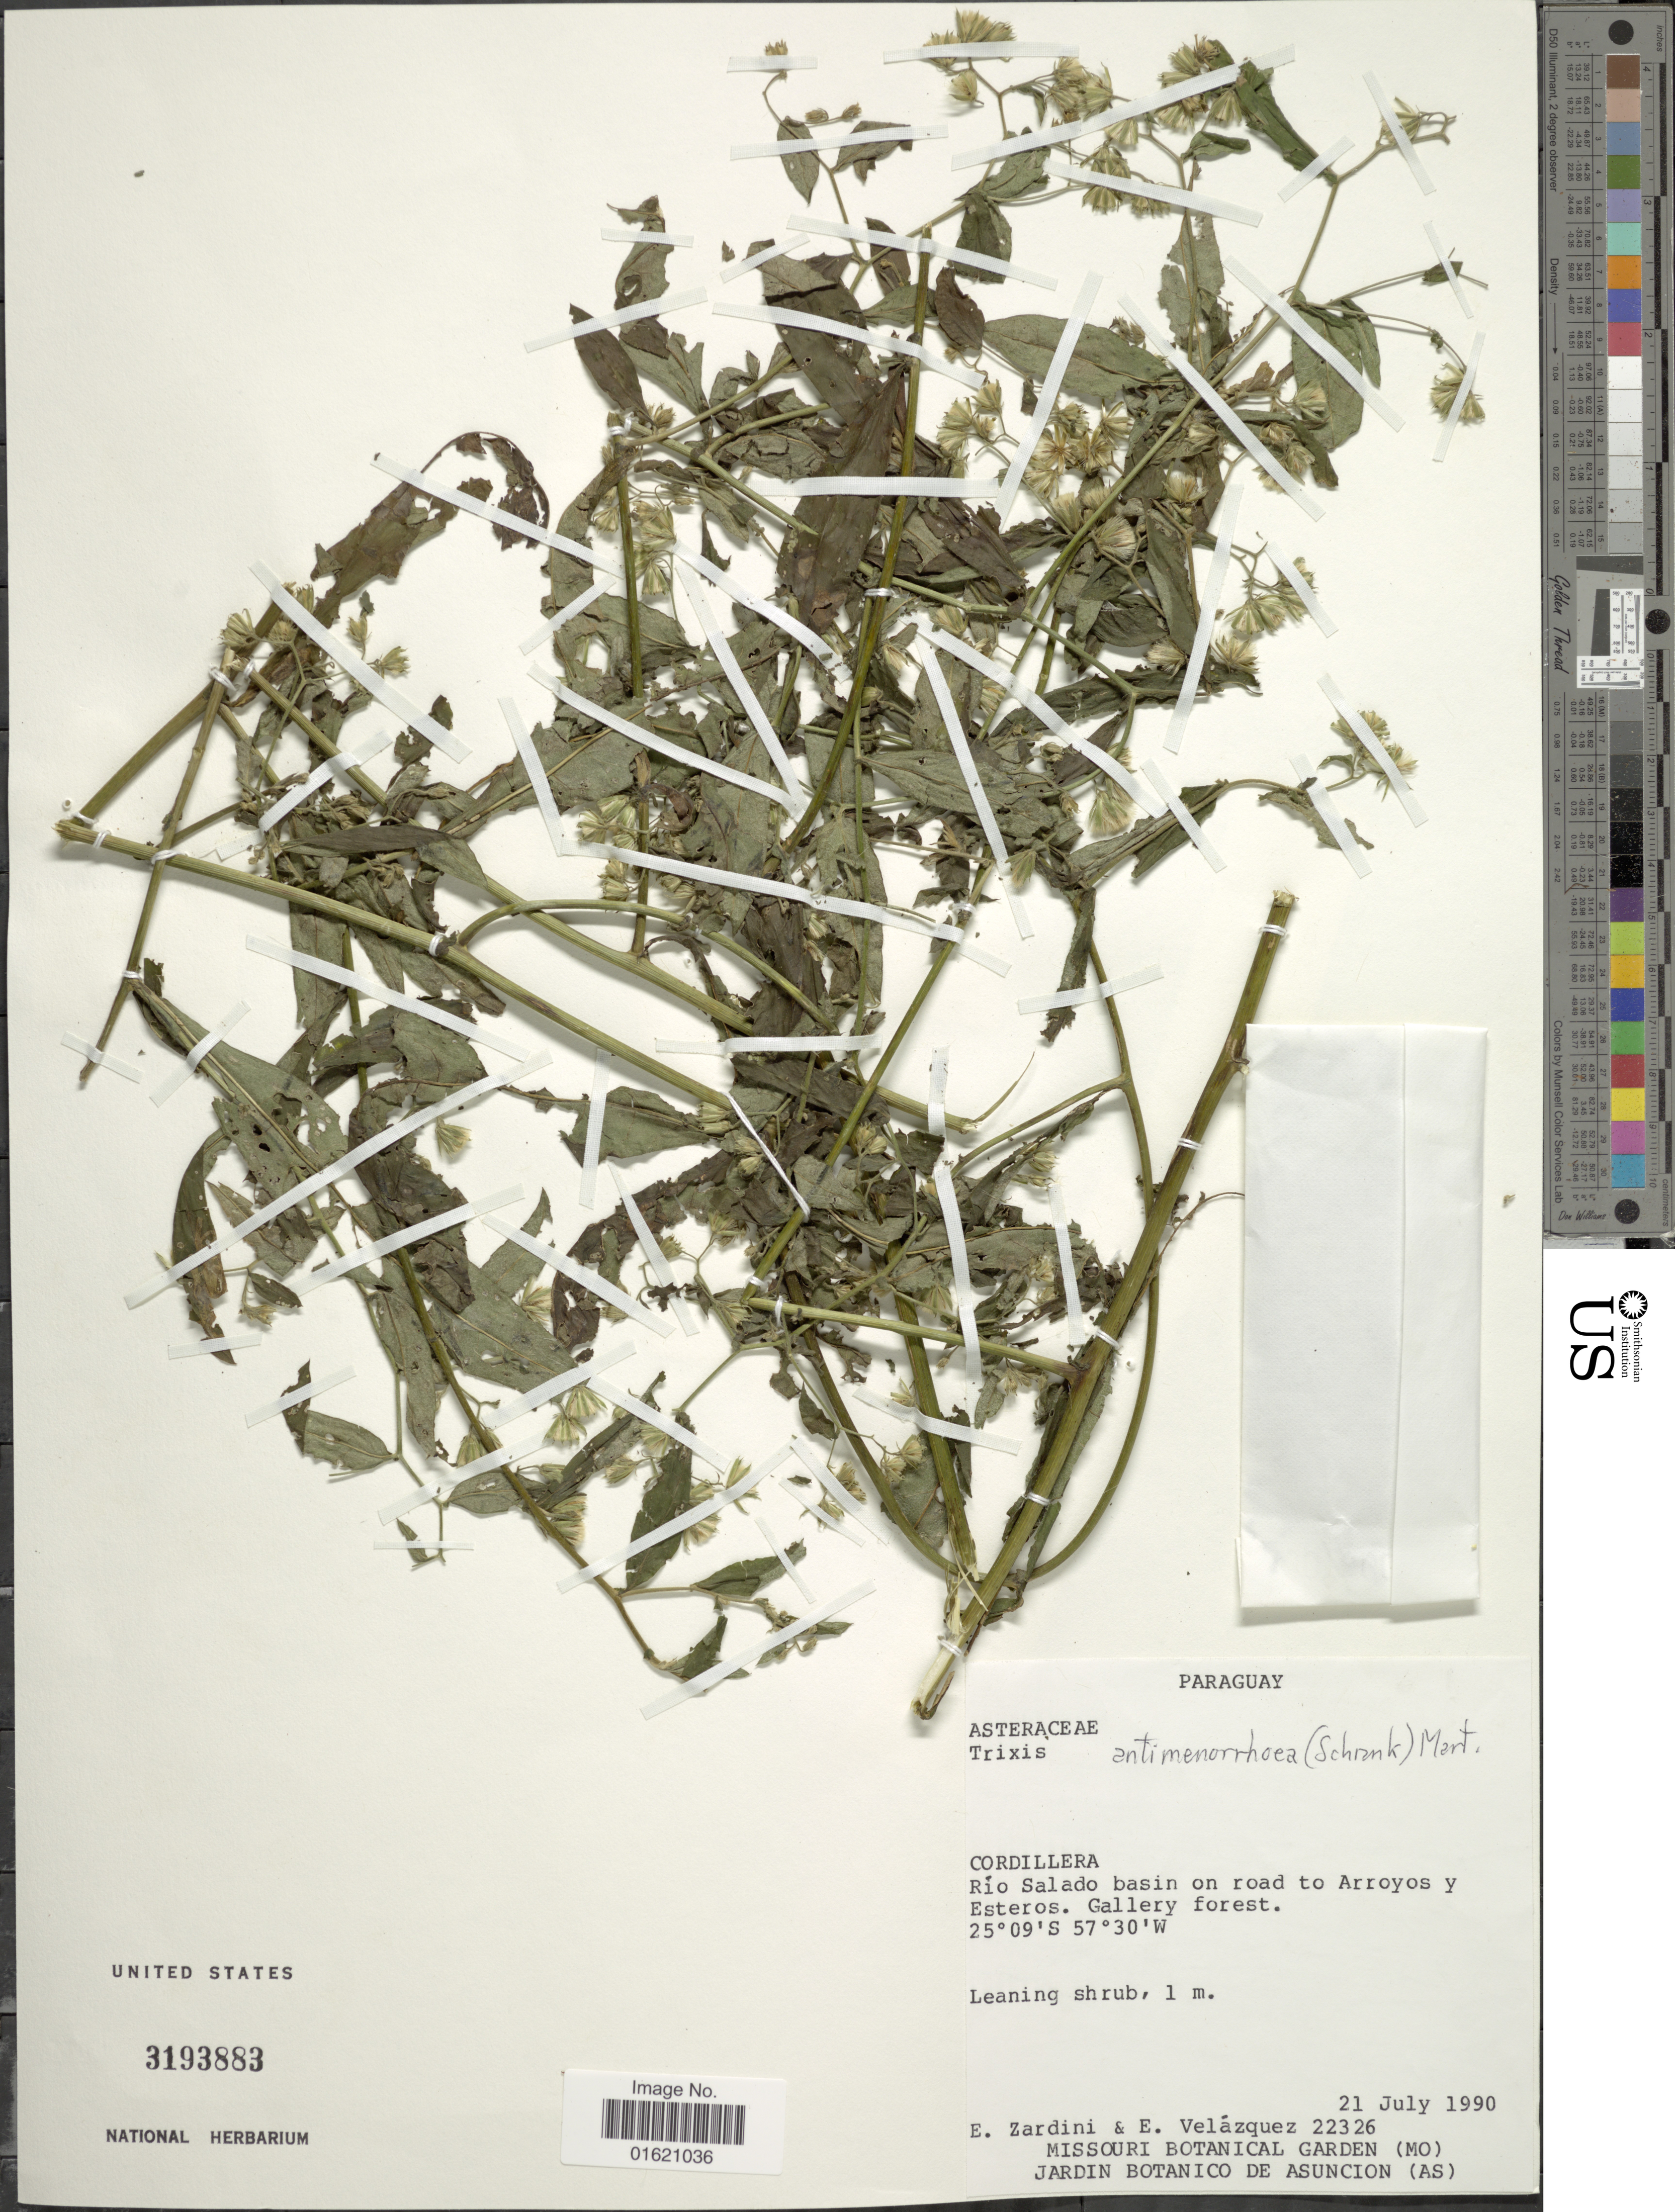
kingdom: Plantae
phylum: Tracheophyta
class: Magnoliopsida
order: Asterales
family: Asteraceae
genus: Trixis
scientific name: Trixis antimenorrhoea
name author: (Schrank) Mart. ex Kuntze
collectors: E. M. Zardini & E. Velazquez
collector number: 22326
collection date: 1990-07-21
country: Paraguay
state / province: Cordillera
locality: Río Salado basin on road to Arroyos y Esteros, Gallery forest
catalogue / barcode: US 3193883